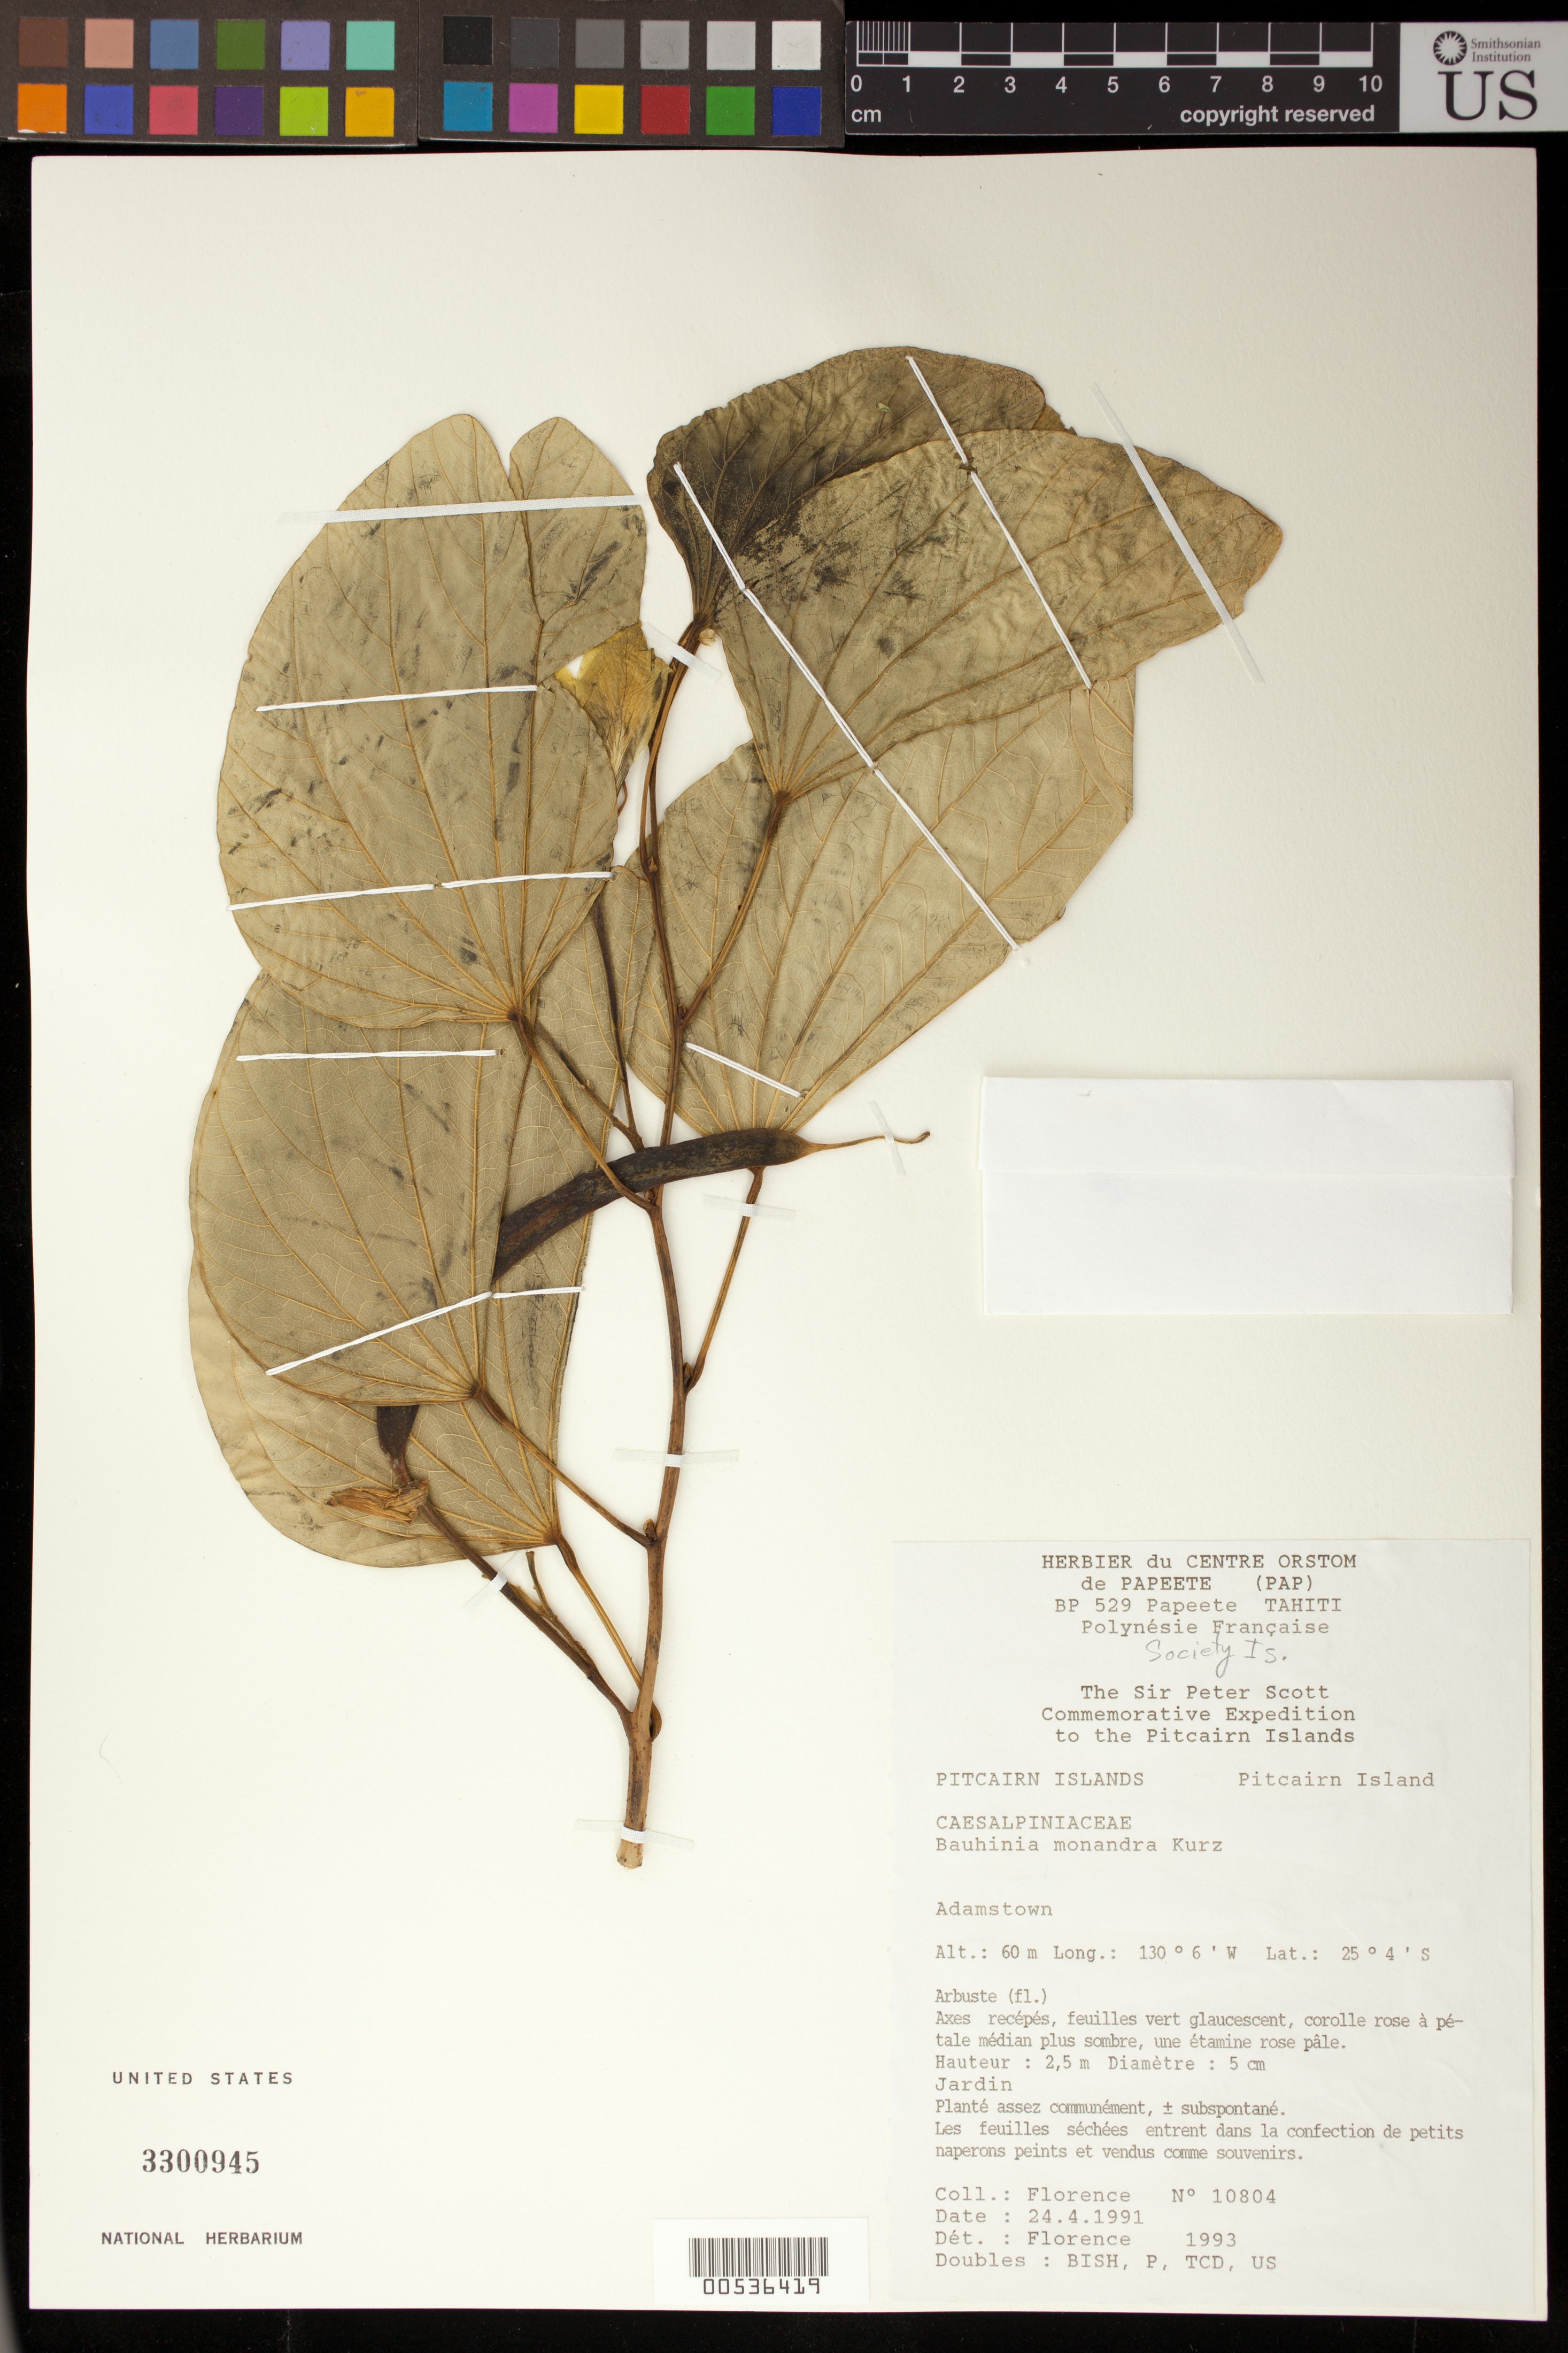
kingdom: Plantae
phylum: Tracheophyta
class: Magnoliopsida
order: Fabales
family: Fabaceae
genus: Bauhinia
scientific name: Bauhinia monandra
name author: Kurz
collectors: -. Florence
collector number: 10804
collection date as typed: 24 Apr 1991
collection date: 1991-04-24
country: Pitcairn Islands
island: Pitcairn Island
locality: Adamstown. [locality originally put under tahiti, society is., french polynesia.]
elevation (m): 60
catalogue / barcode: US 3300945